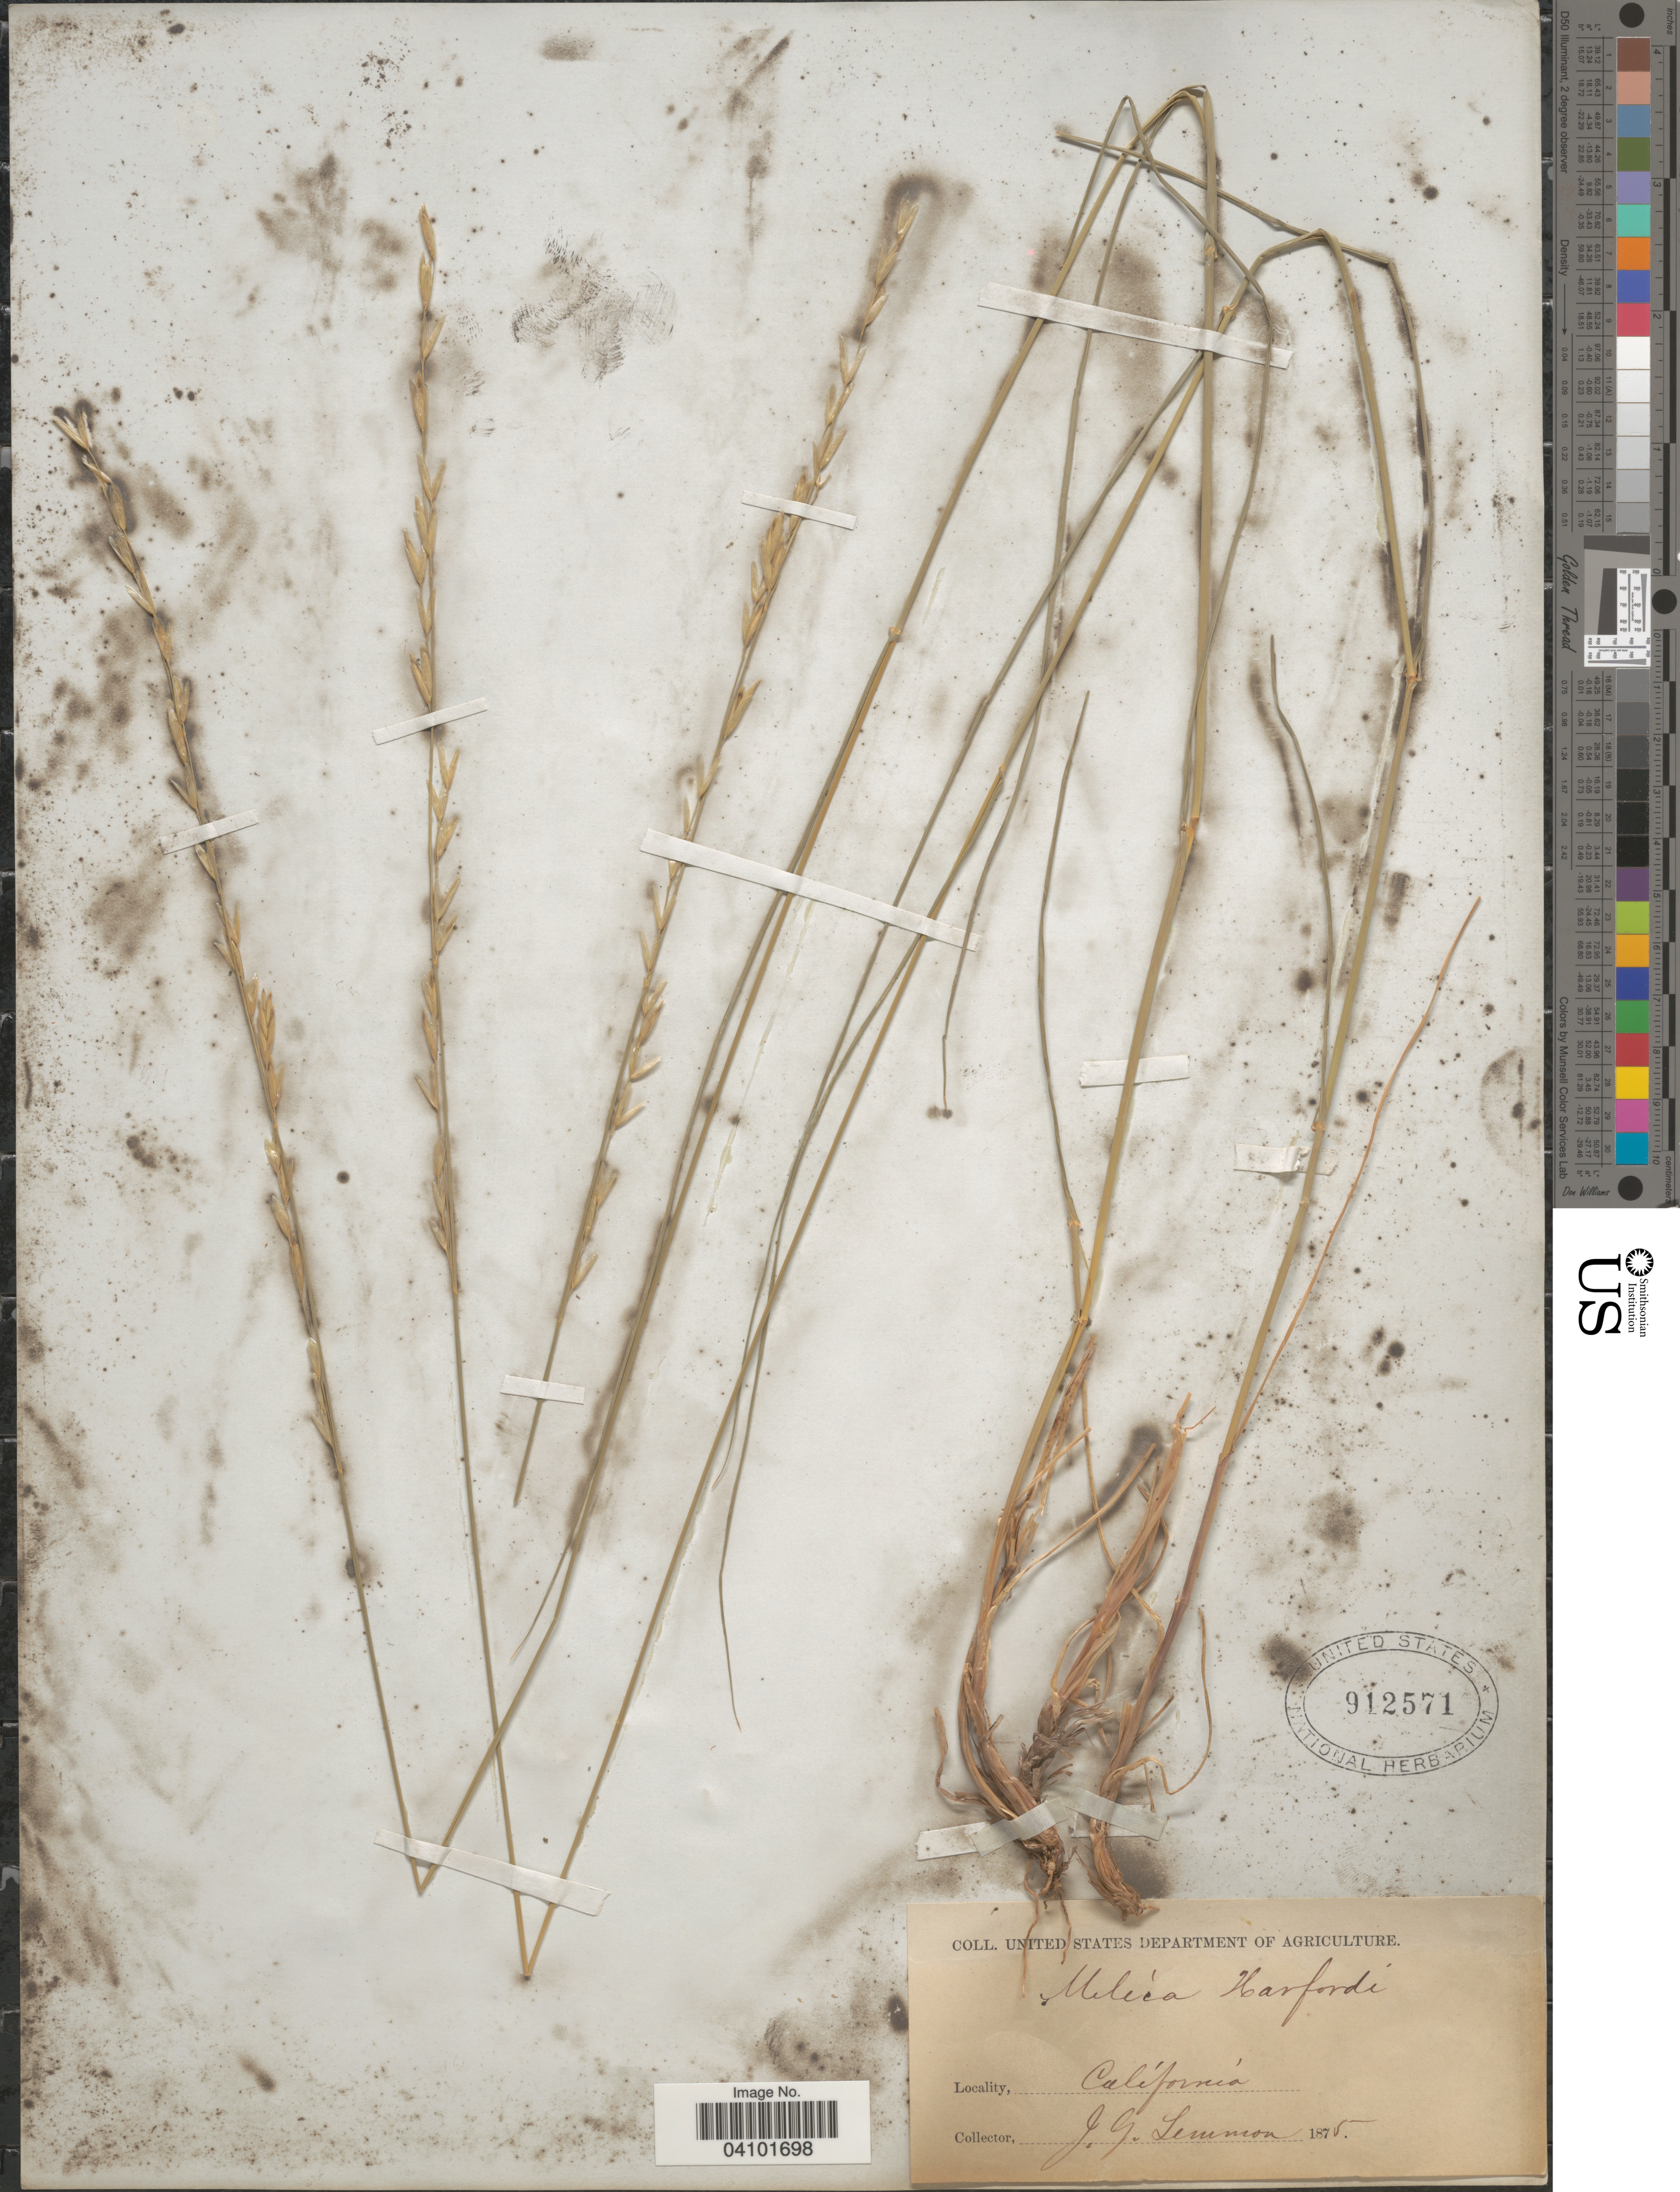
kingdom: Plantae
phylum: Tracheophyta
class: Liliopsida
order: Poales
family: Poaceae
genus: Melica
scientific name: Melica harfordii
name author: Bol.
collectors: J. Lemmon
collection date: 1875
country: United States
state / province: California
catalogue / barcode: US 912571